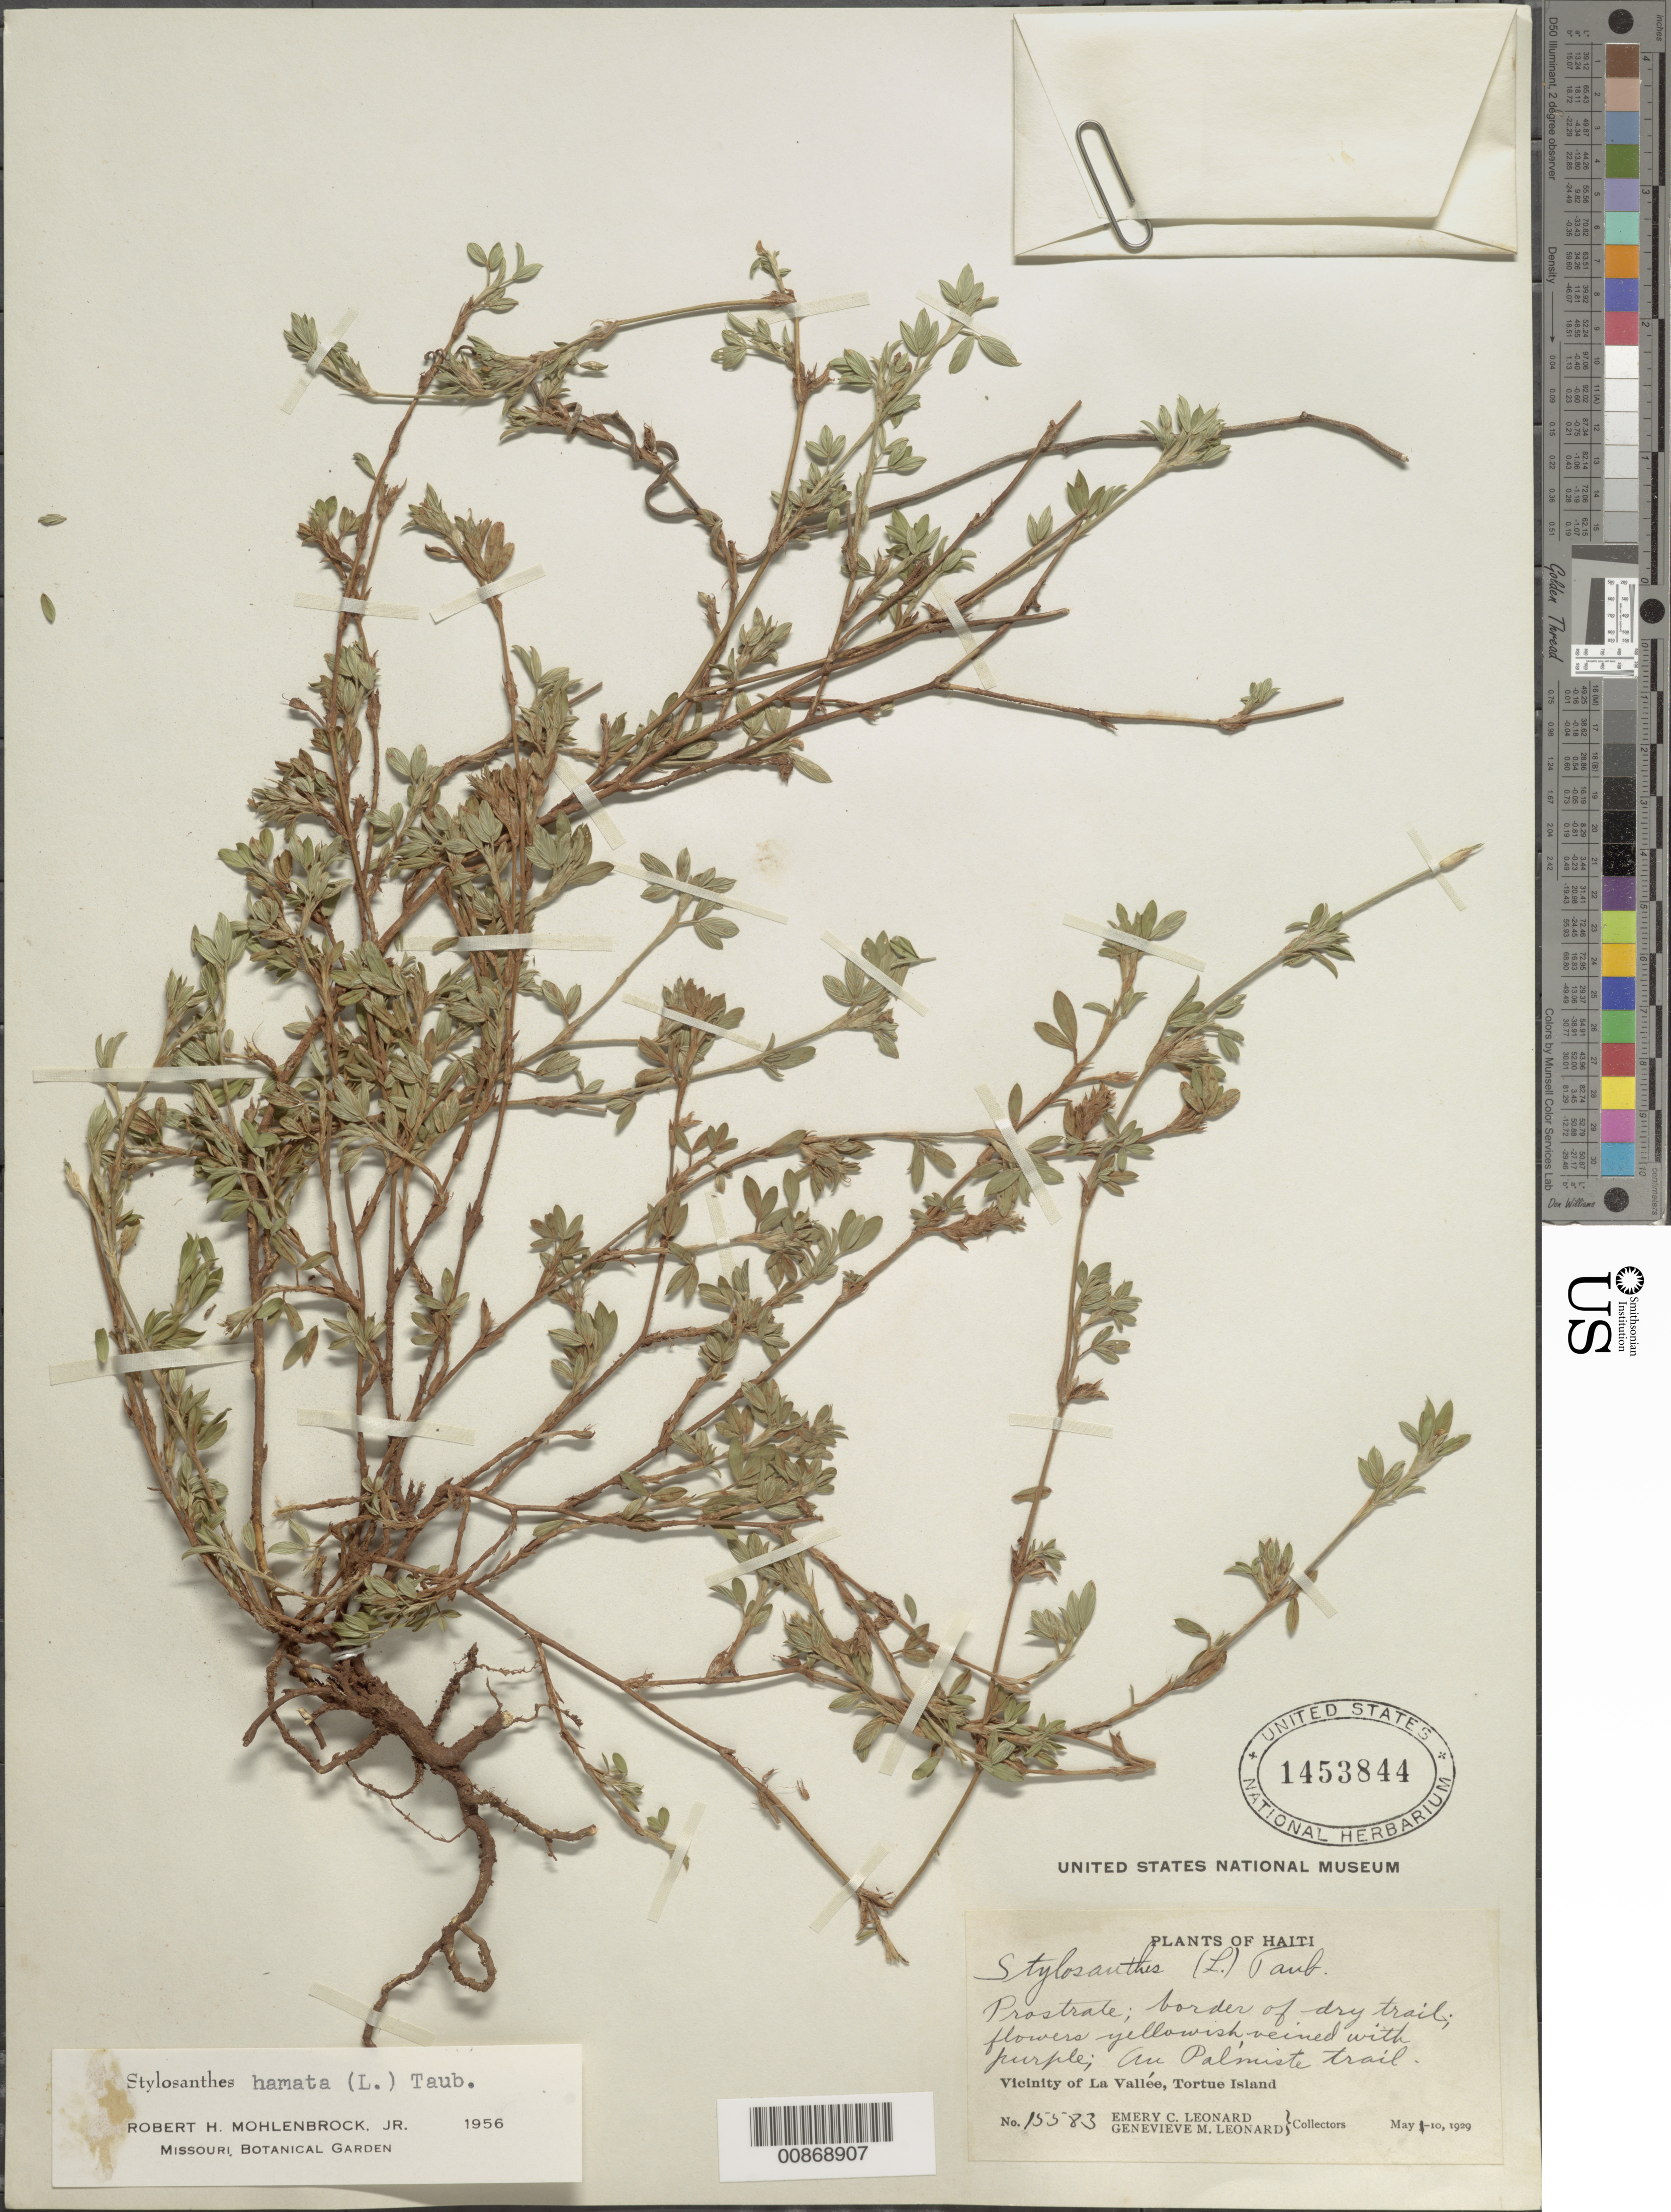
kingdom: Plantae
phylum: Tracheophyta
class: Magnoliopsida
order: Fabales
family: Fabaceae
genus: Stylosanthes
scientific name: Stylosanthes hamata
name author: (L.) Taub.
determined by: Mohlenbrock, Robert H., Jr.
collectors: E. C. Leonard & G. M. Leonard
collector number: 15583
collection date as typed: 01 May 1929 to 10 May 1929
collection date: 1929-05-01/1929-05-10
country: Haiti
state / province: Nord-Óuest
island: Île de la Tortue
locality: Vicinity of La Vallée, Tortue Island. Au Palmiste trail.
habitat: Border of dry trail.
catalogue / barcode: US 1453844